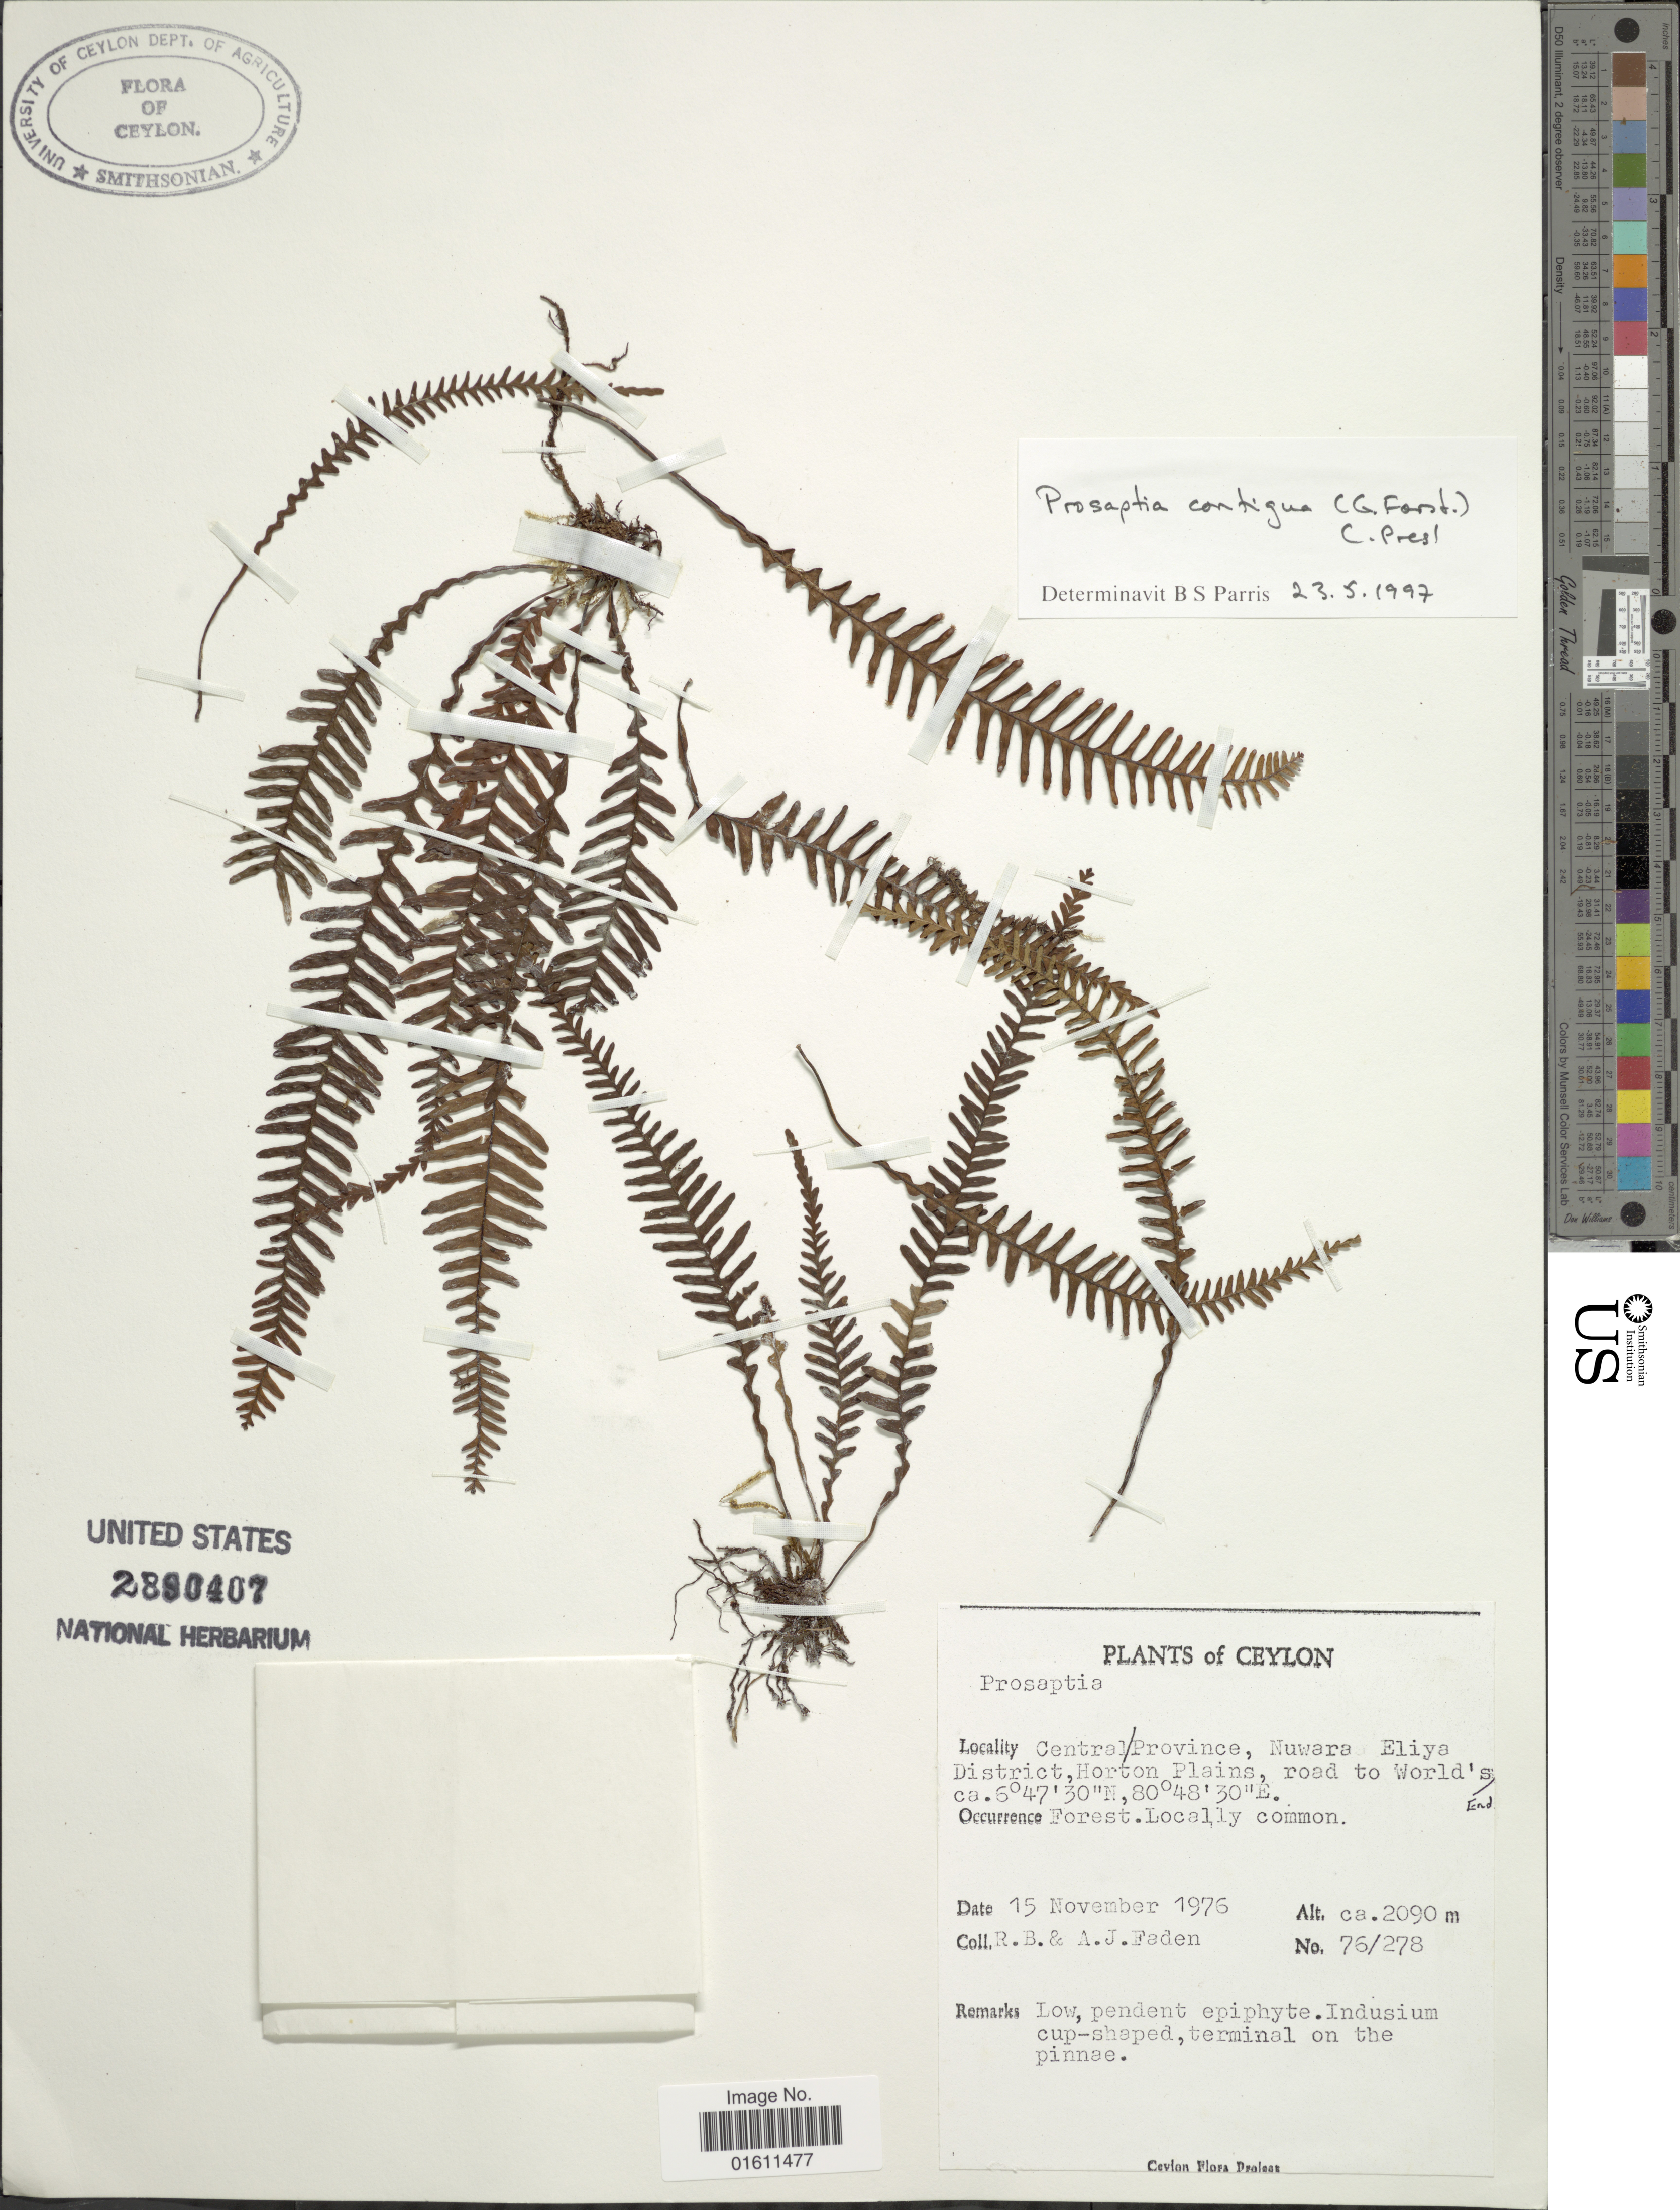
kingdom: Plantae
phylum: Tracheophyta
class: Polypodiopsida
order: Polypodiales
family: Polypodiaceae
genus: Prosaptia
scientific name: Prosaptia contigua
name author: (G. Forst.) Presl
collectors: R. B. Faden & A. J. Faden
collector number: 76/278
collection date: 1976-11-15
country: Sri Lanka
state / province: Central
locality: Ceylon, Central/ Province. Nuwara Eliya District, Horton Plains, road to World's.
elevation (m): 2090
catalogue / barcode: US 2890407